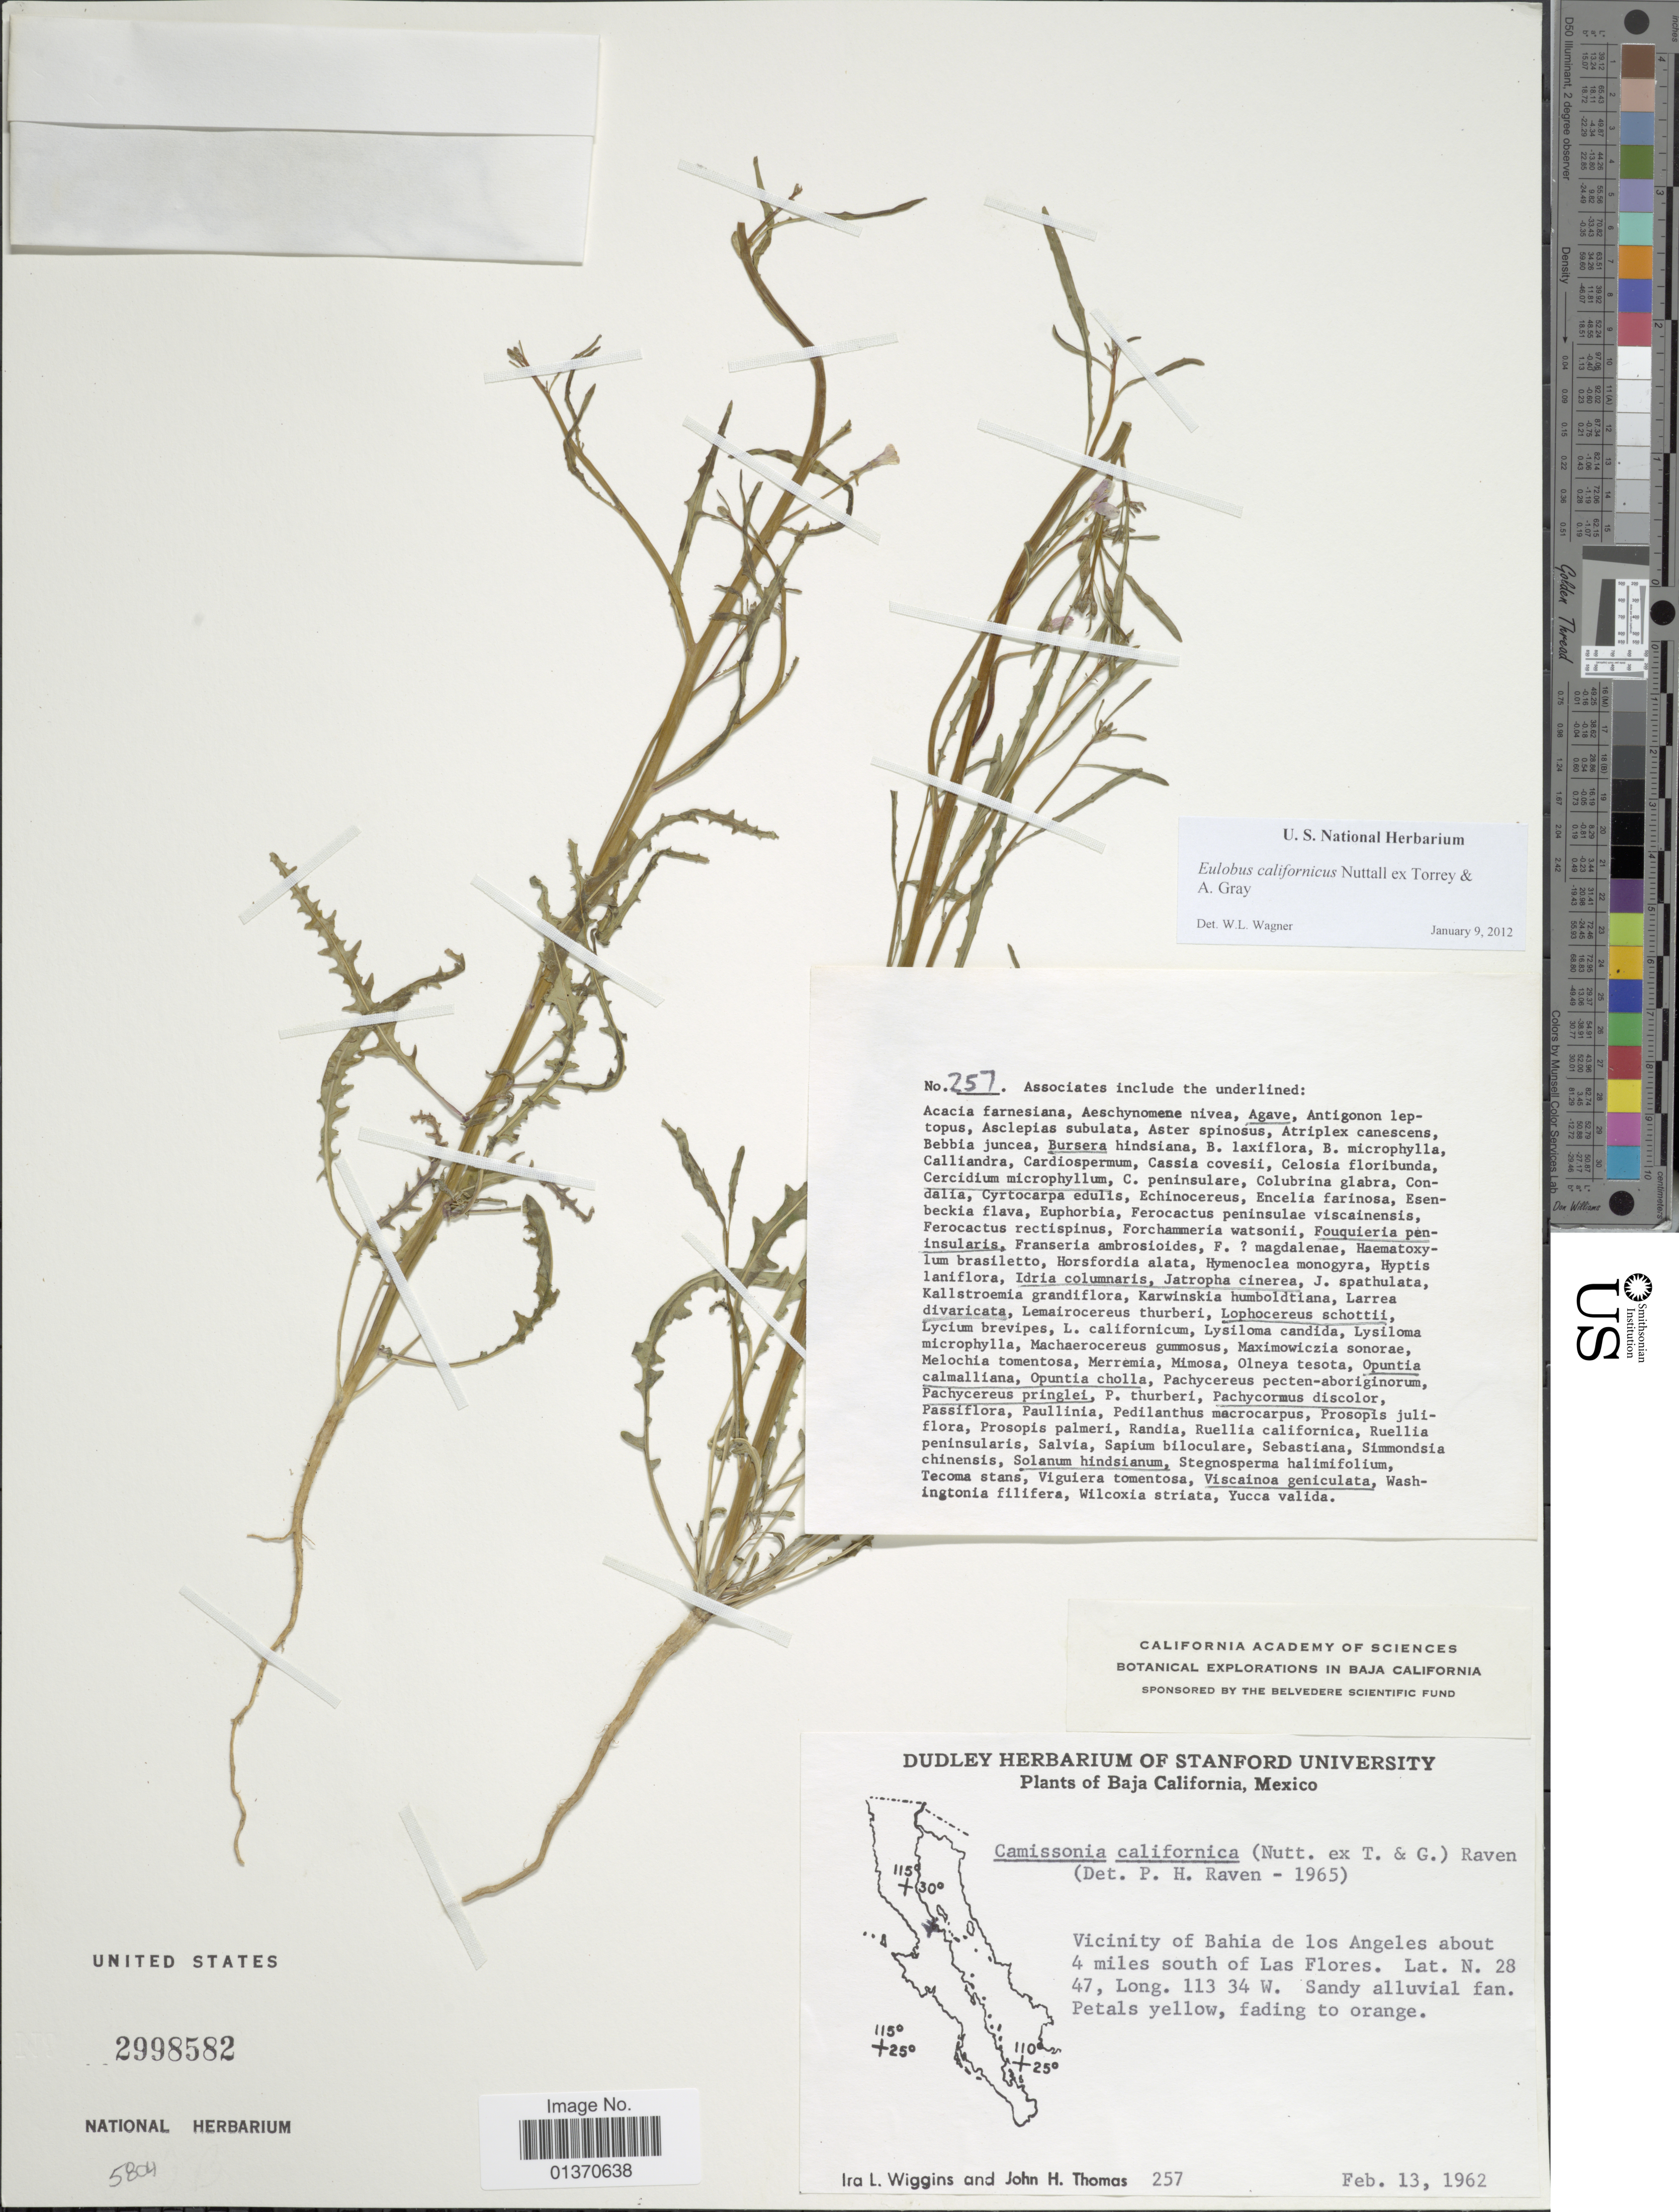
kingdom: Plantae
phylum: Tracheophyta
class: Magnoliopsida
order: Myrtales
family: Onagraceae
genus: Eulobus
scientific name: Eulobus californicus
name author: Nutt. ex Torr. & A. Gray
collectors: I. L. Wiggins & J. H. Thomas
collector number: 257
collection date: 1962-02-13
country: Mexico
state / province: Baja California Norte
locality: Vicinity of Bahia de los Angeles about 4 miles south of Las Flores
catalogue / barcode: US 2998582